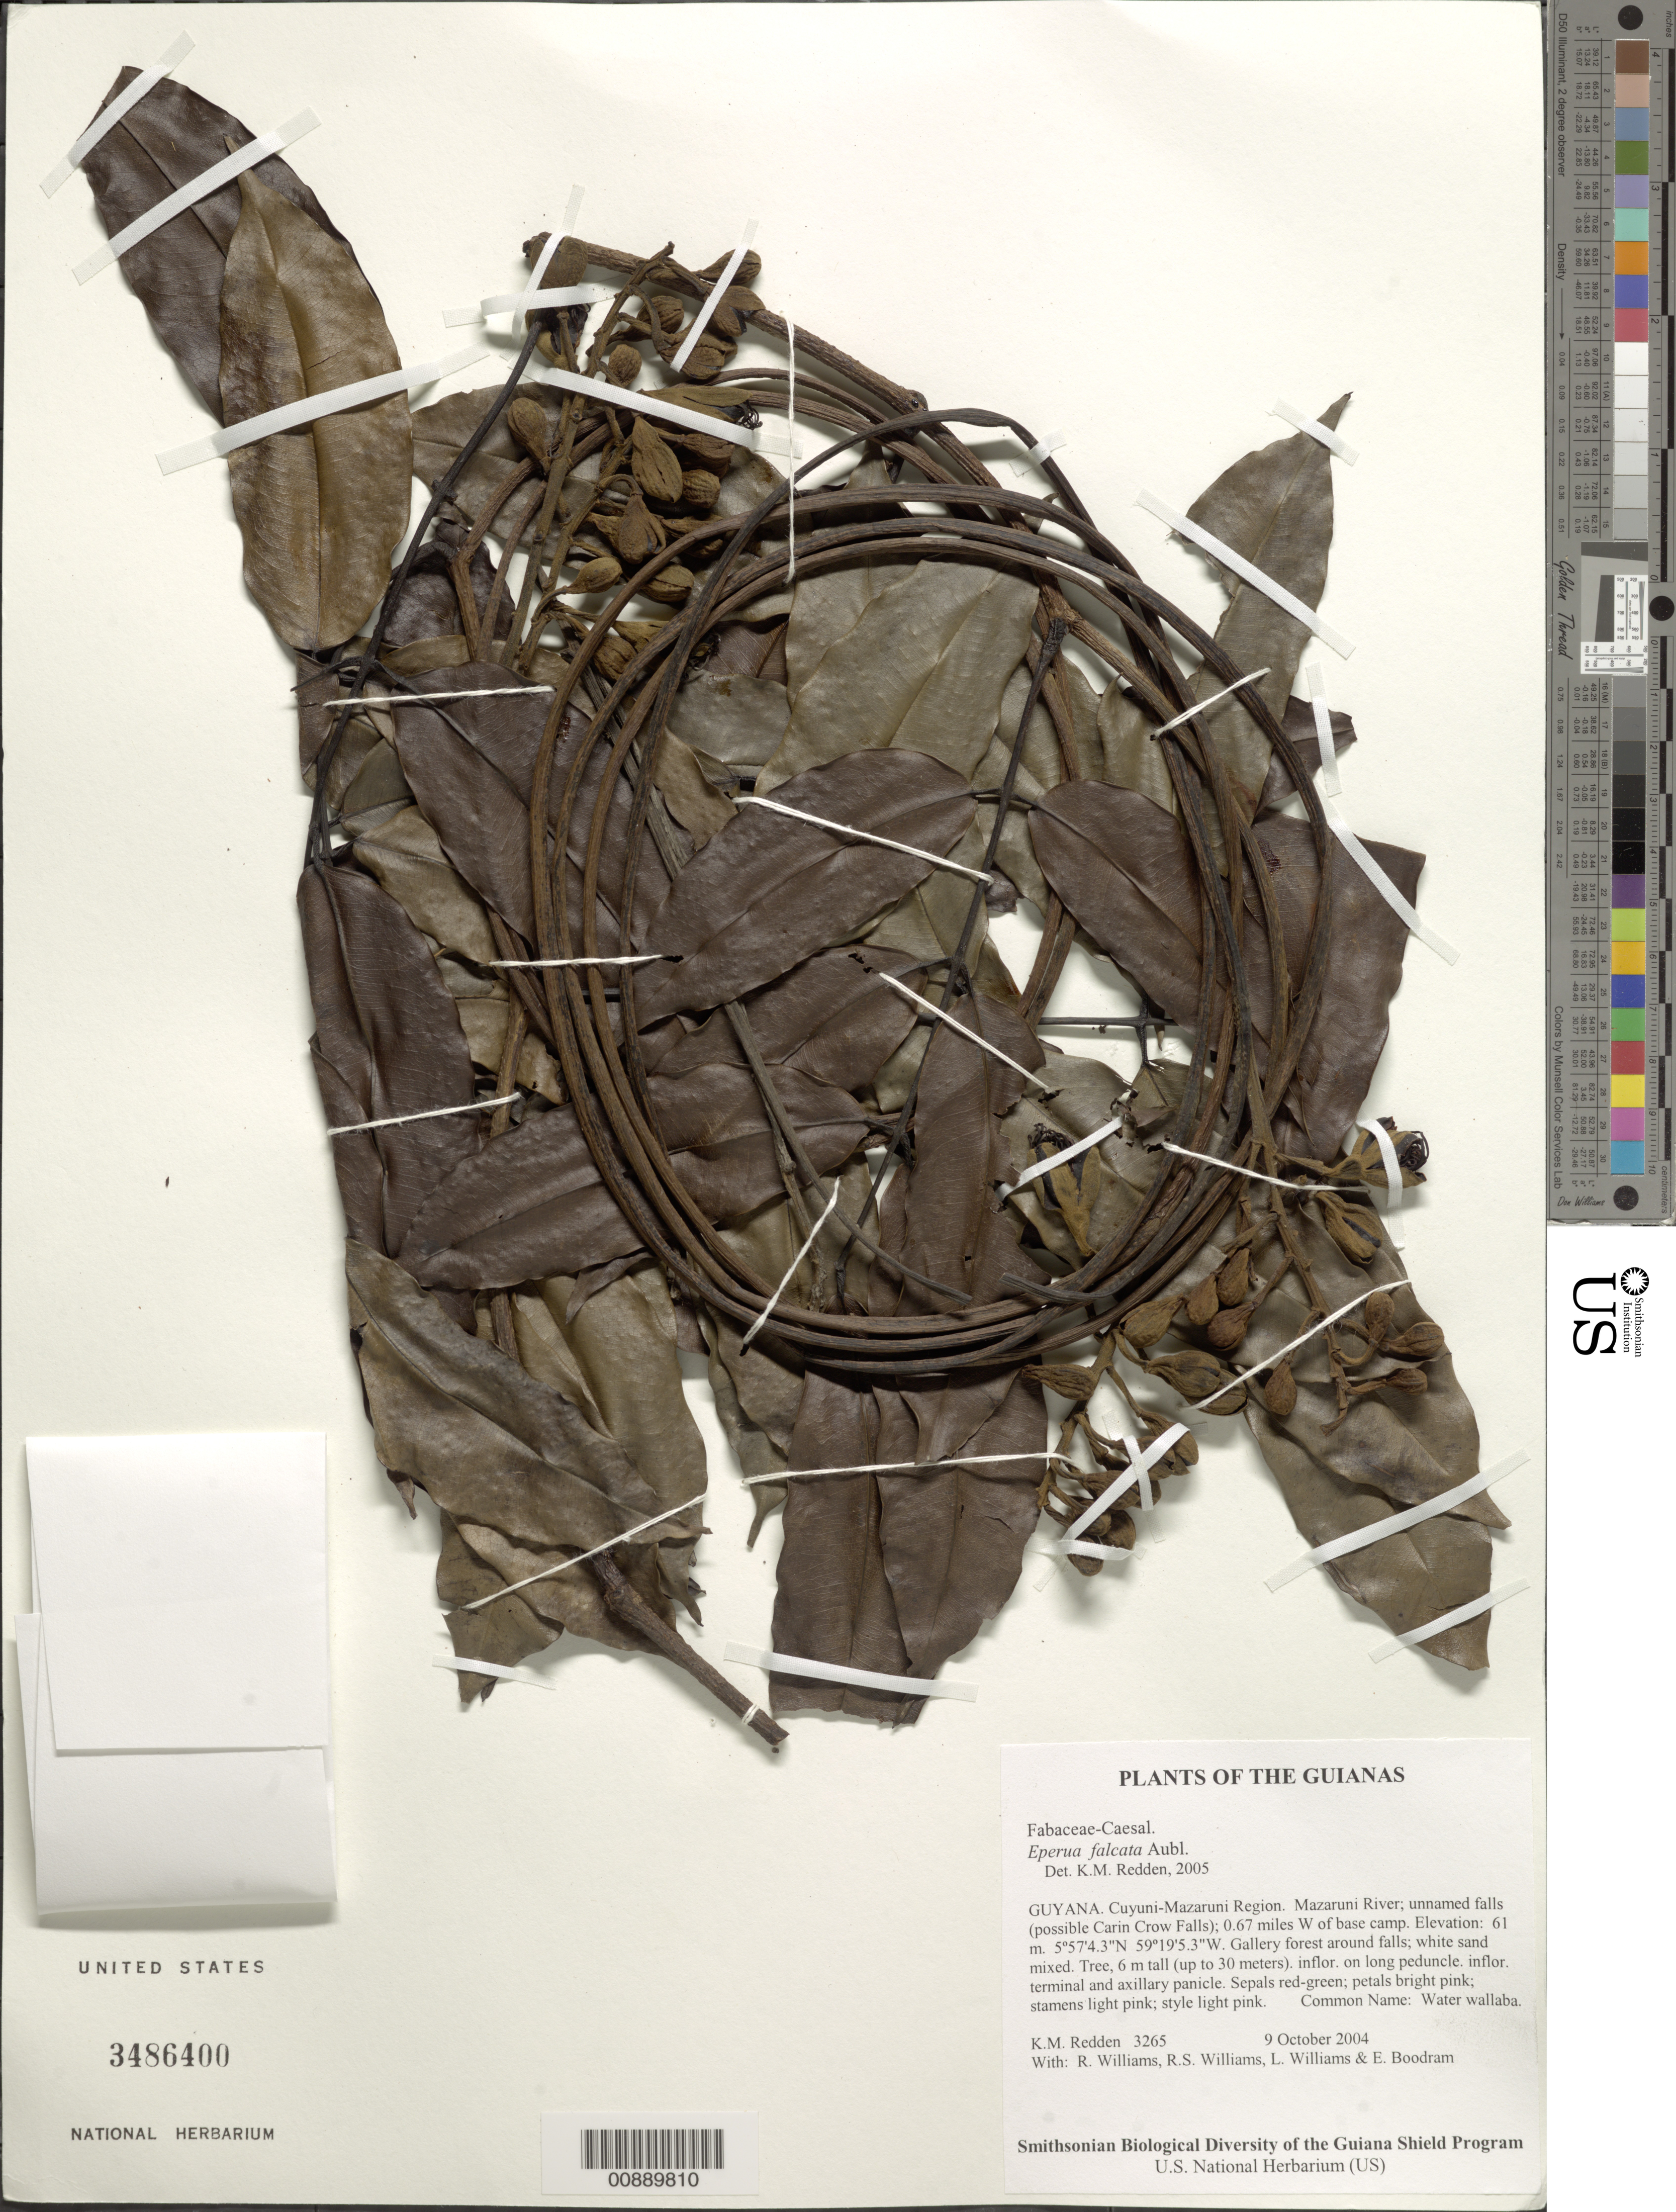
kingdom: Plantae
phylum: Tracheophyta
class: Magnoliopsida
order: Fabales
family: Fabaceae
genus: Eperua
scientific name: Eperua falcata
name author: Aubl.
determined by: Redden, K. M.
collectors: K. M. Redden, R. Williams, R. S. Williams, L. Williams & E. Boodram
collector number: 3265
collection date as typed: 9 October 2004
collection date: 2004-10-09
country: Guyana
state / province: Cuyuni-Mazaruni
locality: Mazaruni River; unnamed falls (possible Carin Crow Falls); 0.67 miles W of base camp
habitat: Gallery forest around falls; white sand mixed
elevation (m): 61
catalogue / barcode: US 3486400